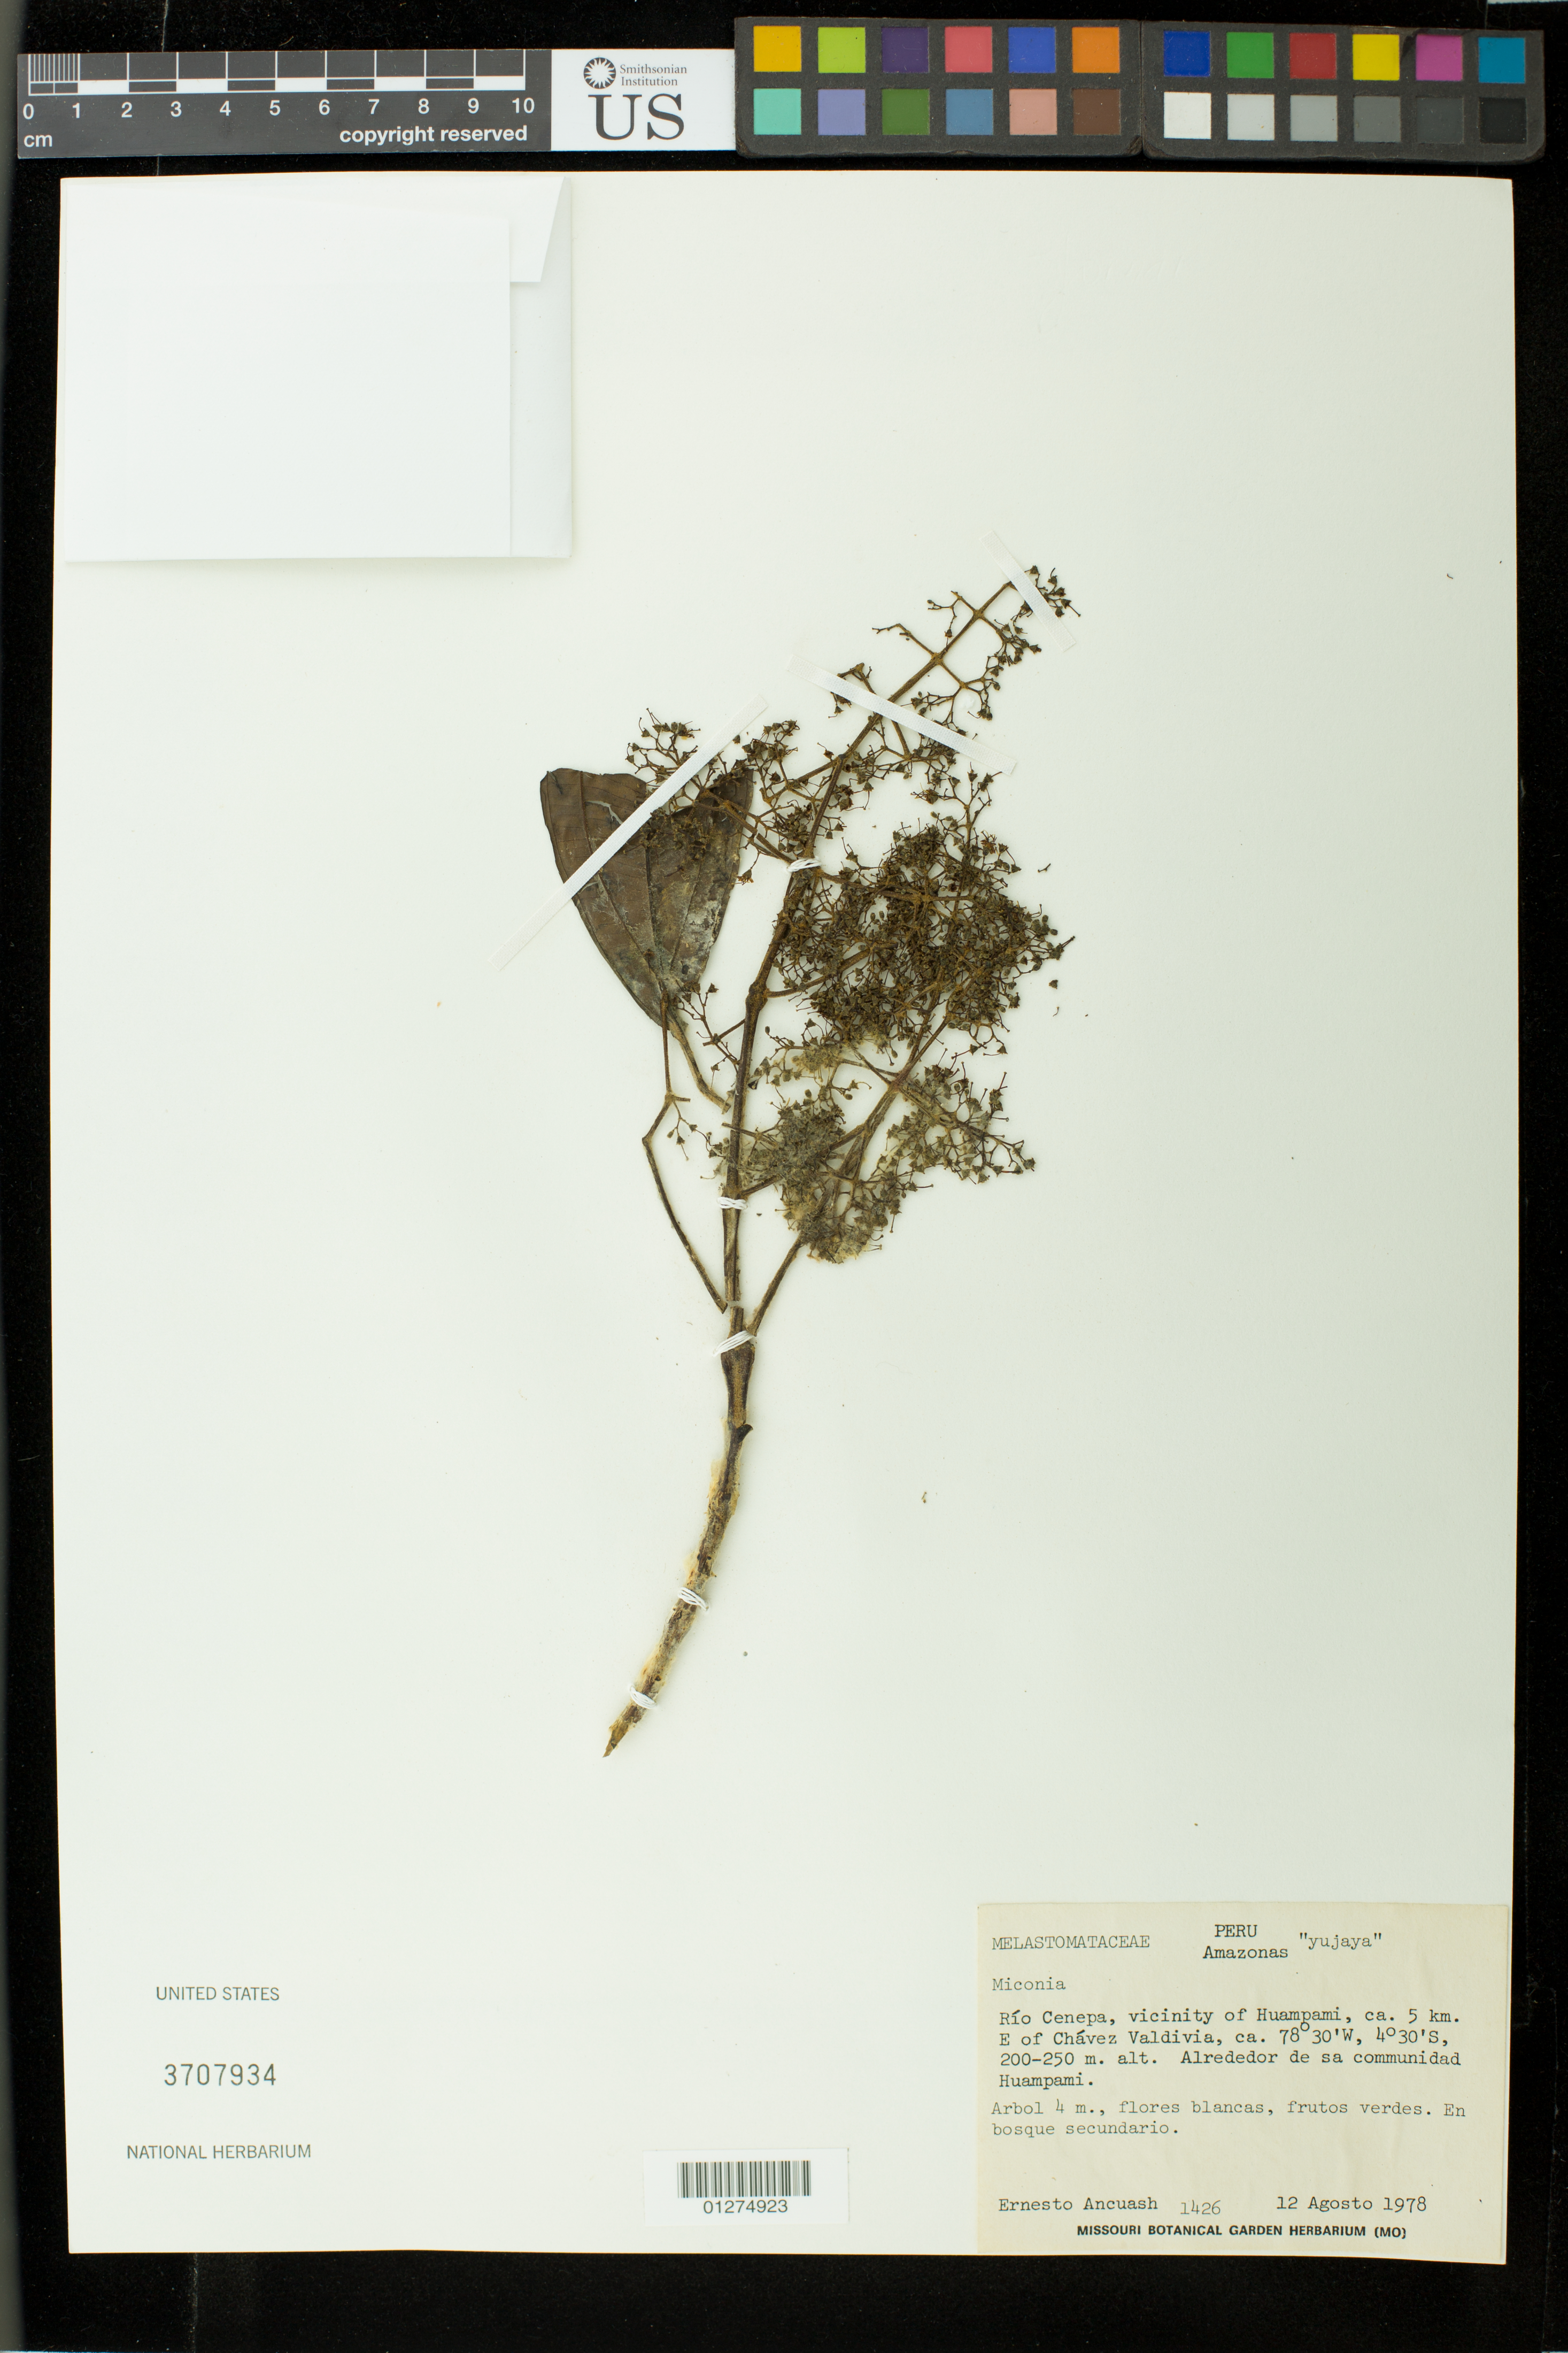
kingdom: Plantae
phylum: Tracheophyta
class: Magnoliopsida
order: Myrtales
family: Melastomataceae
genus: Miconia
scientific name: Miconia sp.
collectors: E. Ancuash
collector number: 1426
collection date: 1978-08-12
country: Peru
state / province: Amazonas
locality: Río Cenepa, vicinity of Huampami, ca. 5 km. E of Chávez Valdivia. Alrededor de sa communidad Huampami.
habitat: bosque secundario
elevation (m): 200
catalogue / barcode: US 3707934